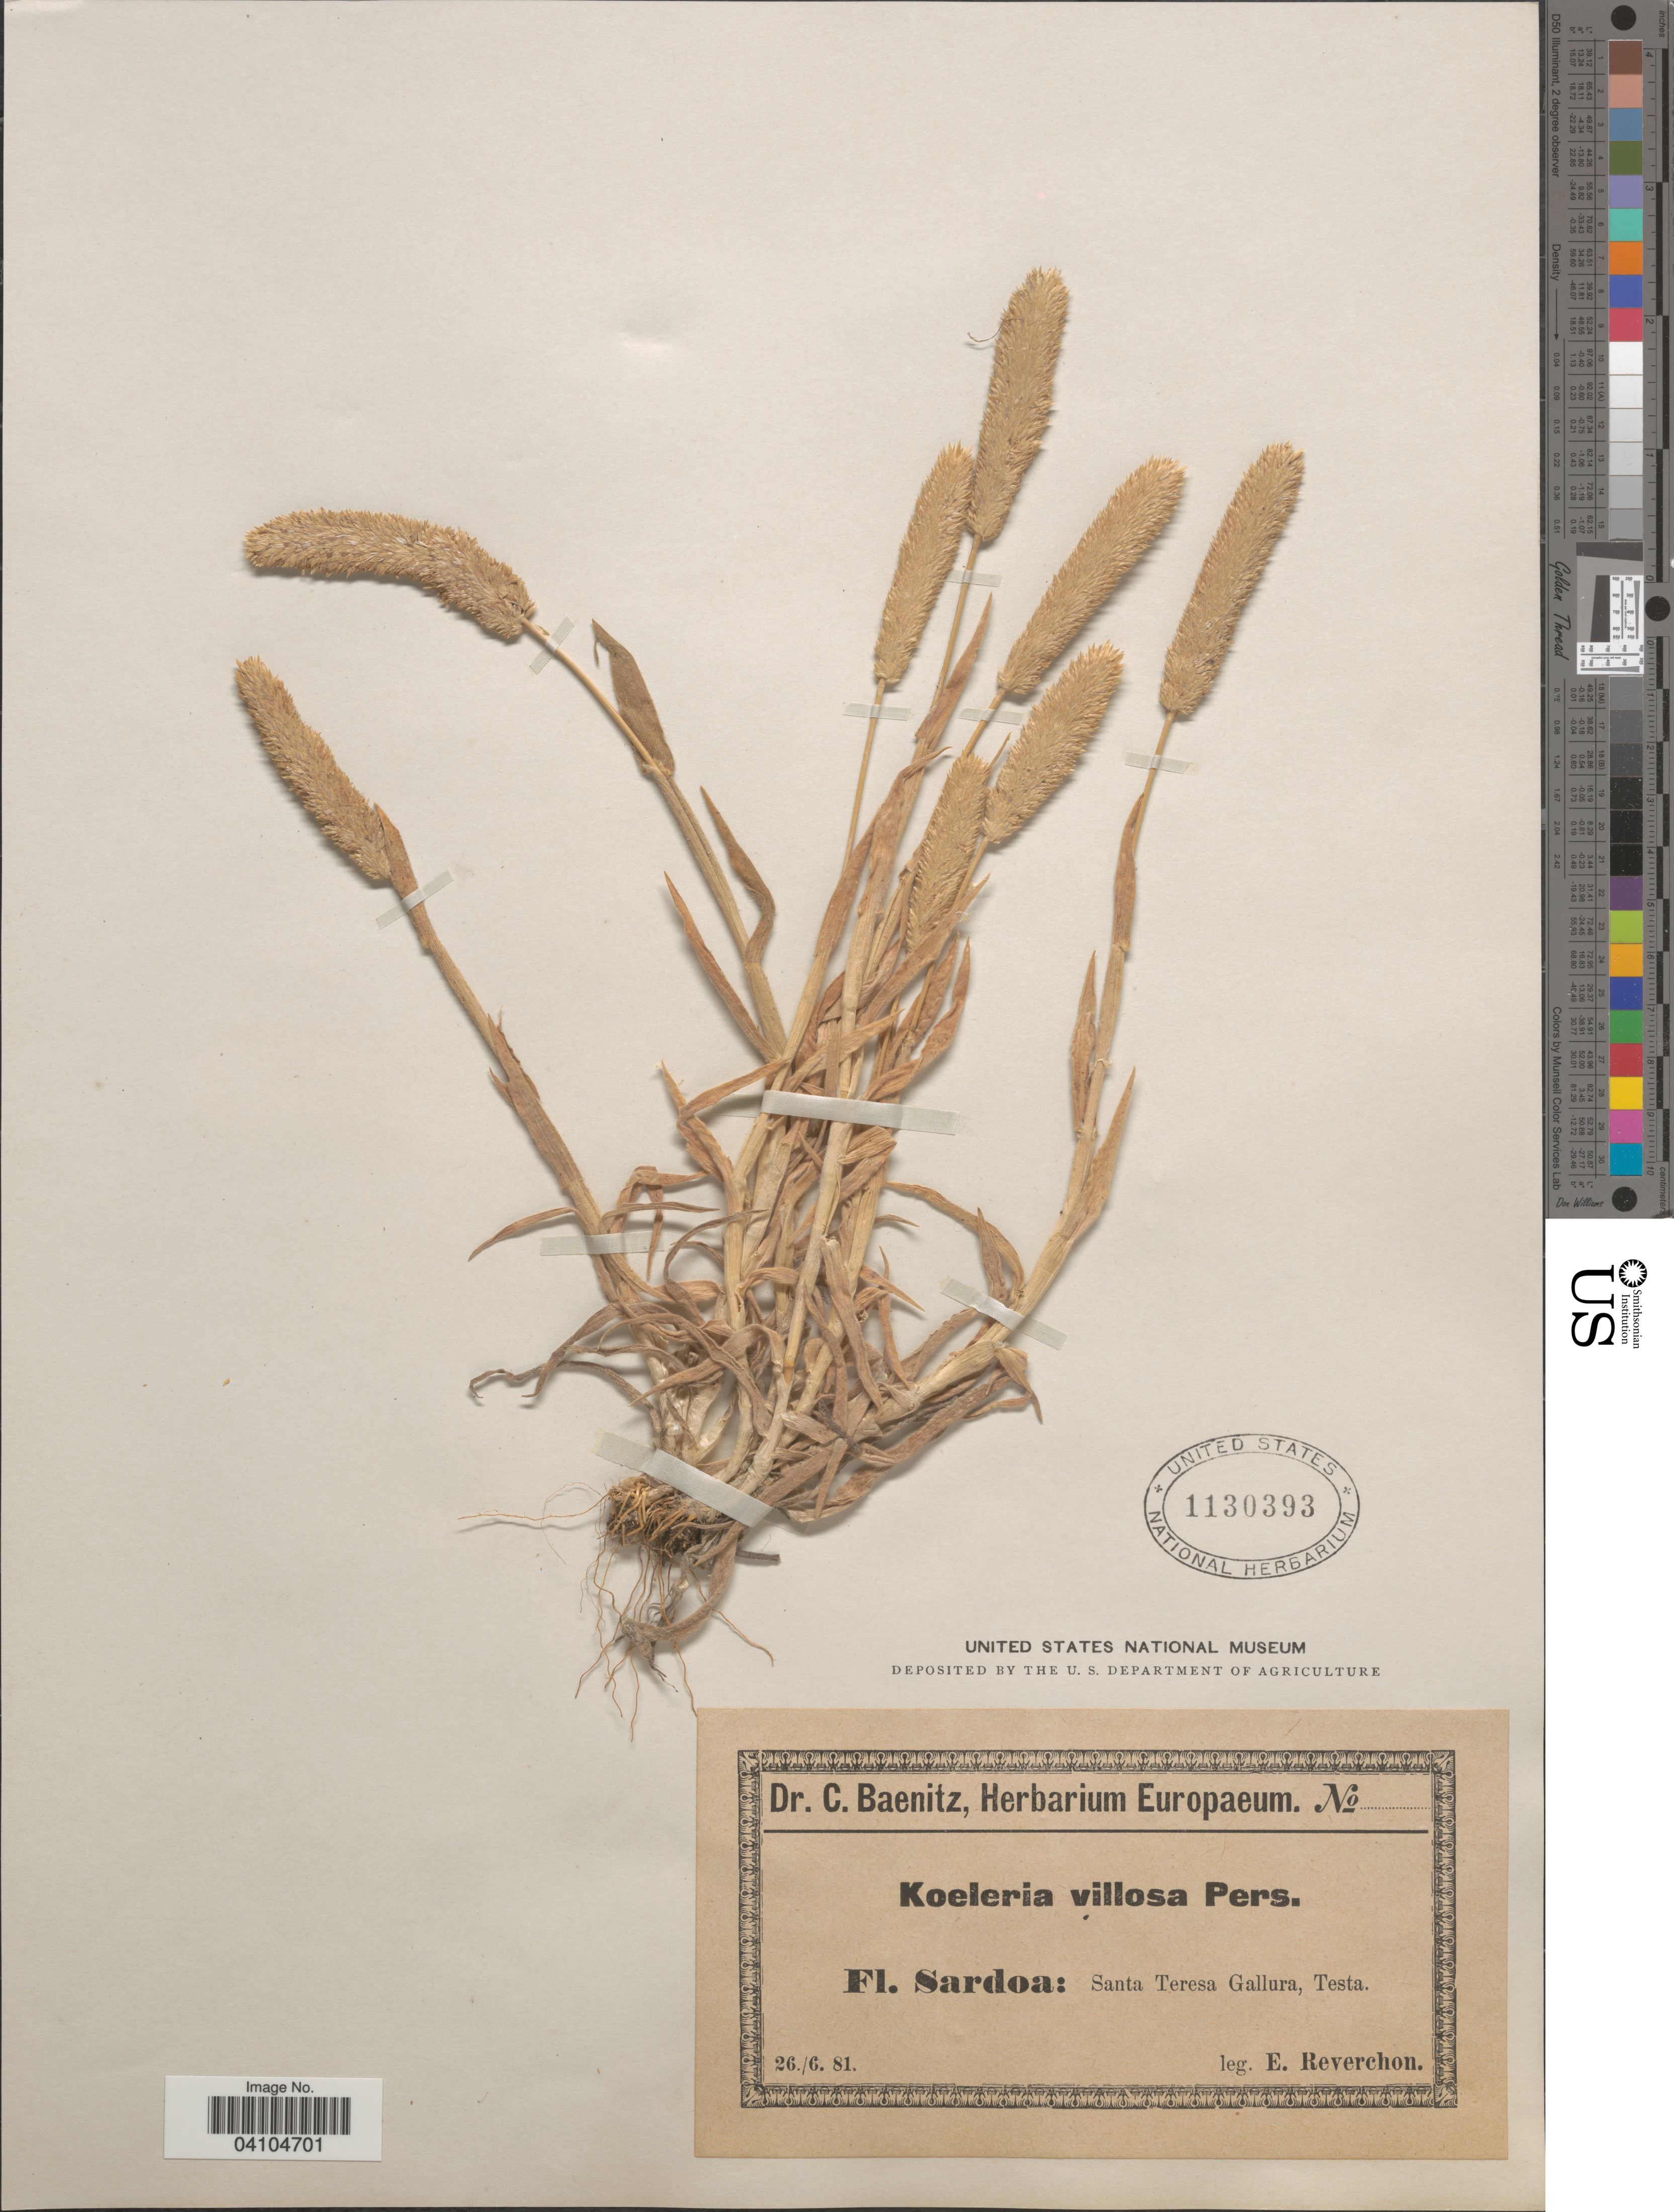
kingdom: Plantae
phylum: Tracheophyta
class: Liliopsida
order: Poales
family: Poaceae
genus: Rostraria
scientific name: Rostraria litorea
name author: (All.) Holub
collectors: E. Reverchon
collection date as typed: Transcribed d/m/y: 26/6/81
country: Italy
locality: Fl. Sardoa: Santa Teresa Gallura, Testa.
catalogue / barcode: US 1130393